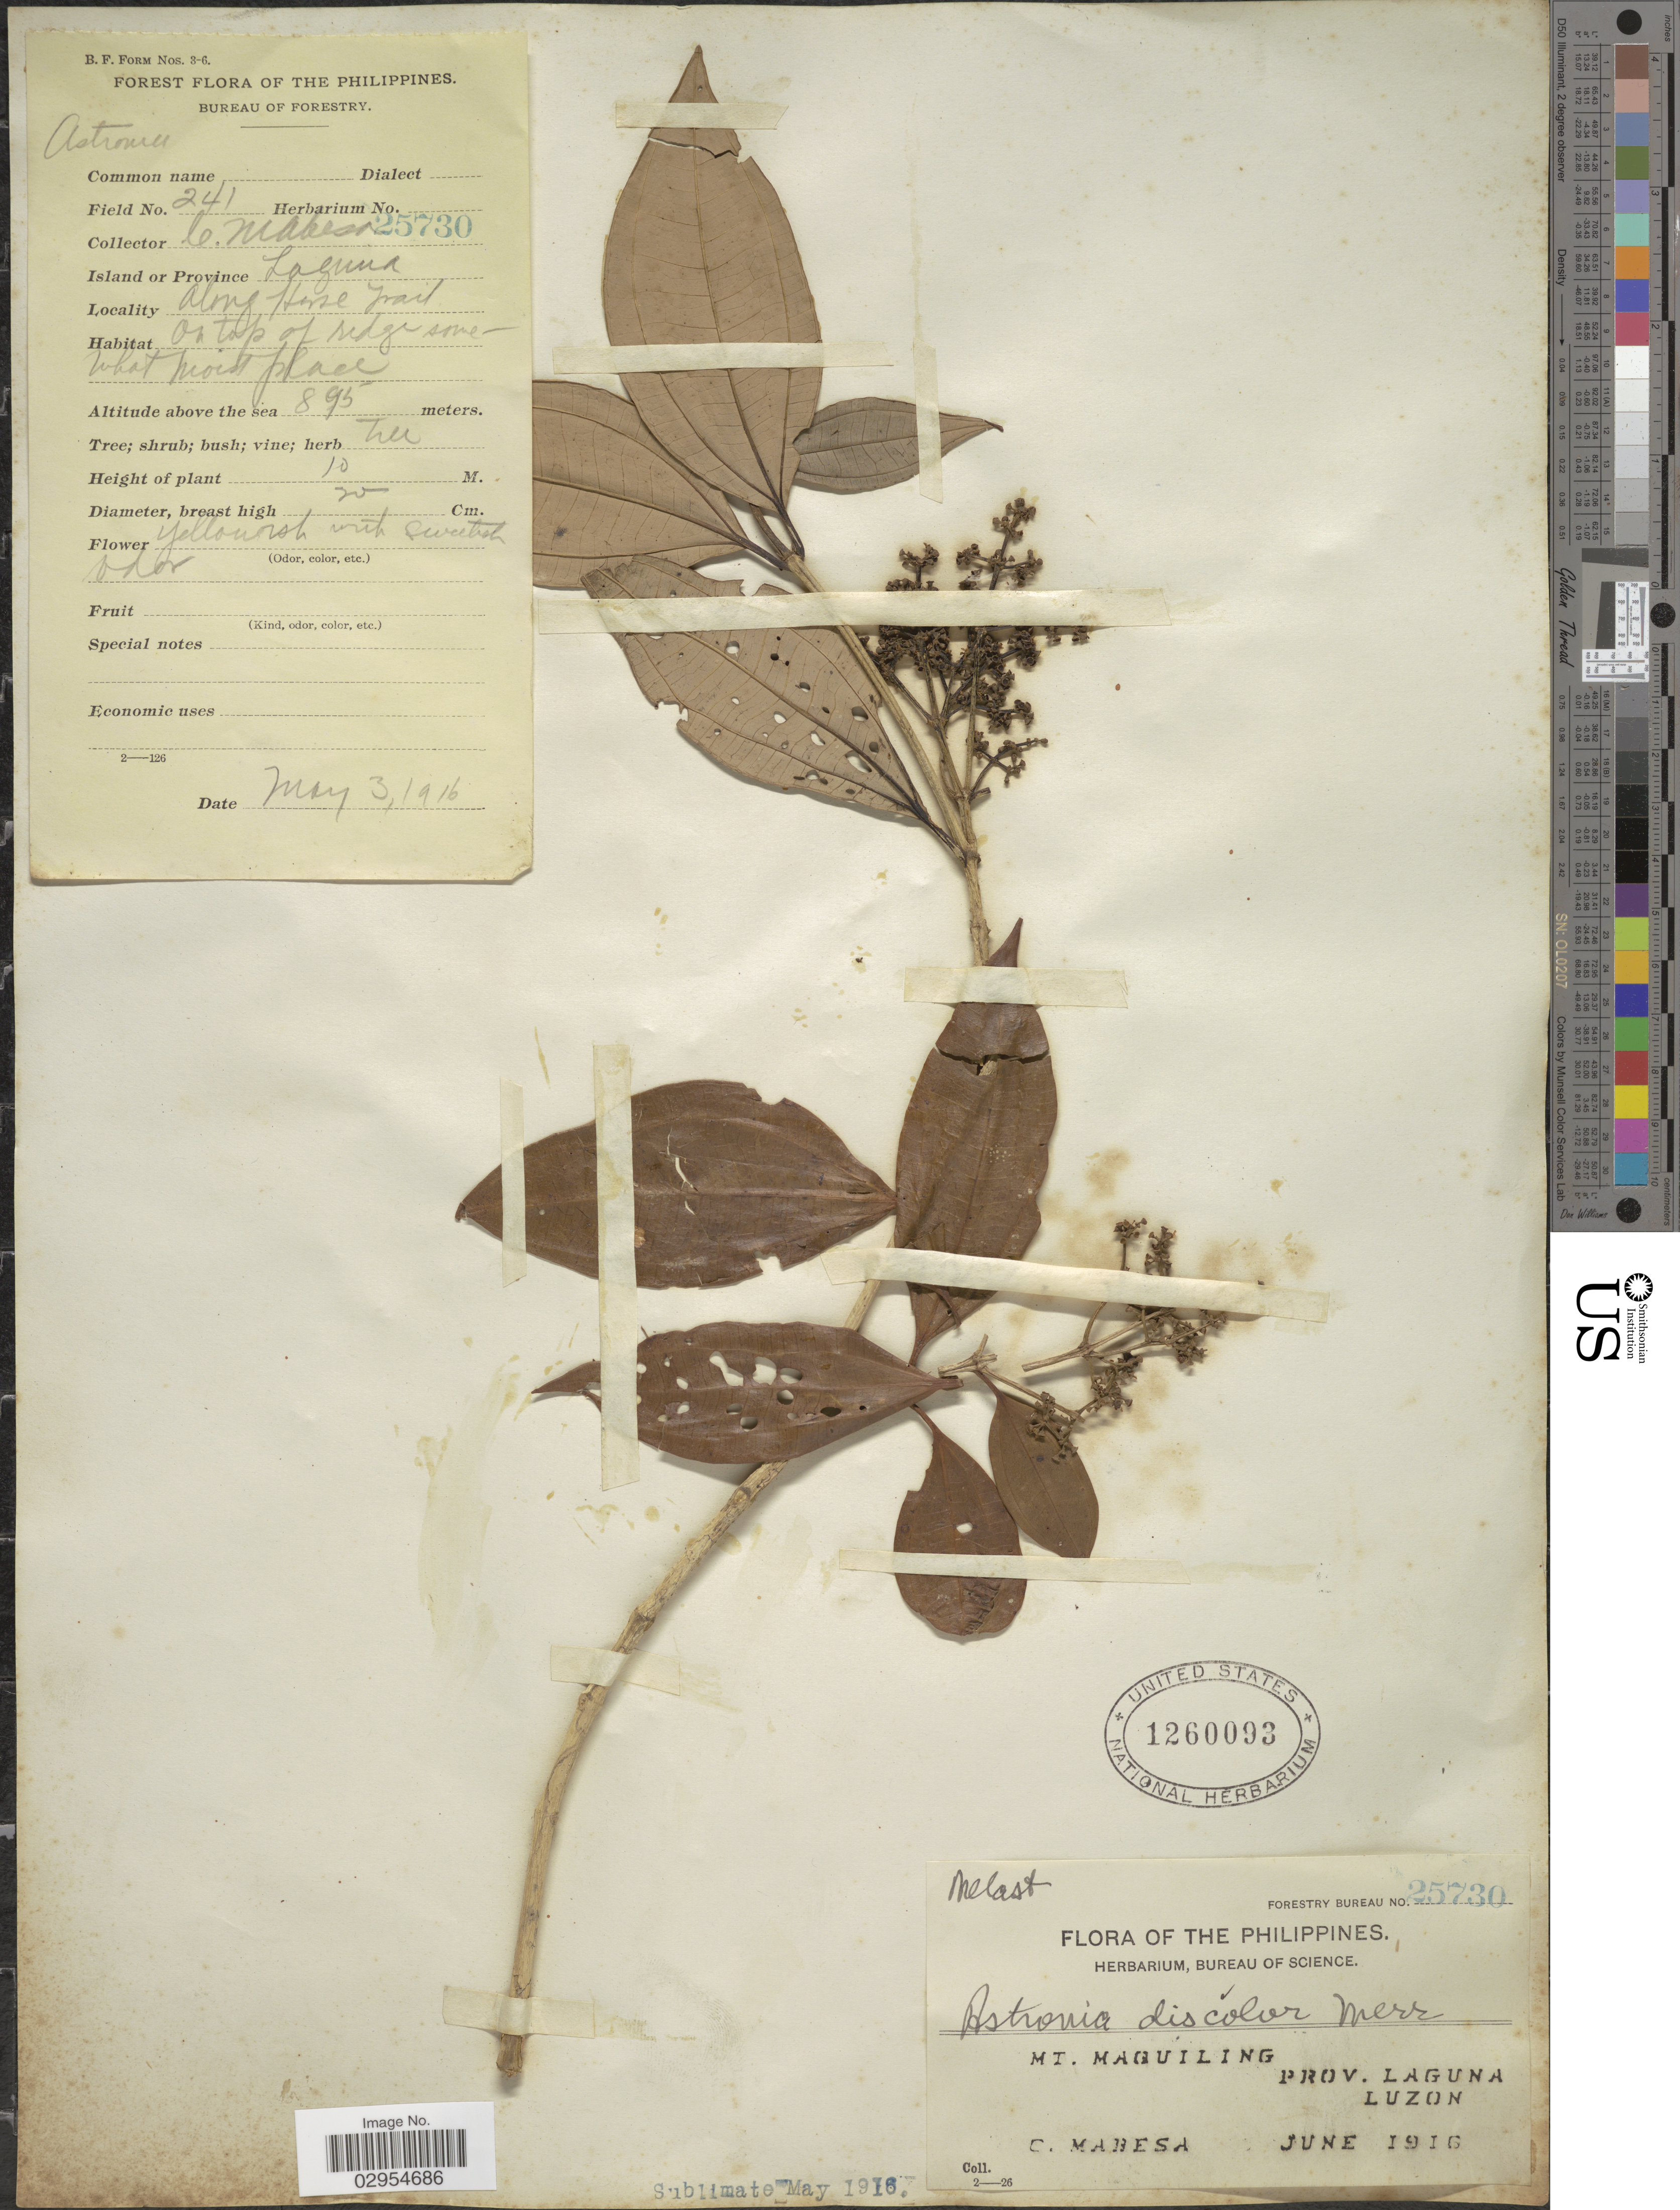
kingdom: Plantae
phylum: Tracheophyta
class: Magnoliopsida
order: Myrtales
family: Melastomataceae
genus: Astronia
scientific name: Astronia discolor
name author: Merr.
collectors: C. Mabesa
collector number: Forestry Bureau 25730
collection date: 1916-06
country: Philippines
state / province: Calabarzon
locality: Mt. Maquiling, Prov. Laguna, Luzon.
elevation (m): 895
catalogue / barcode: US 1260093